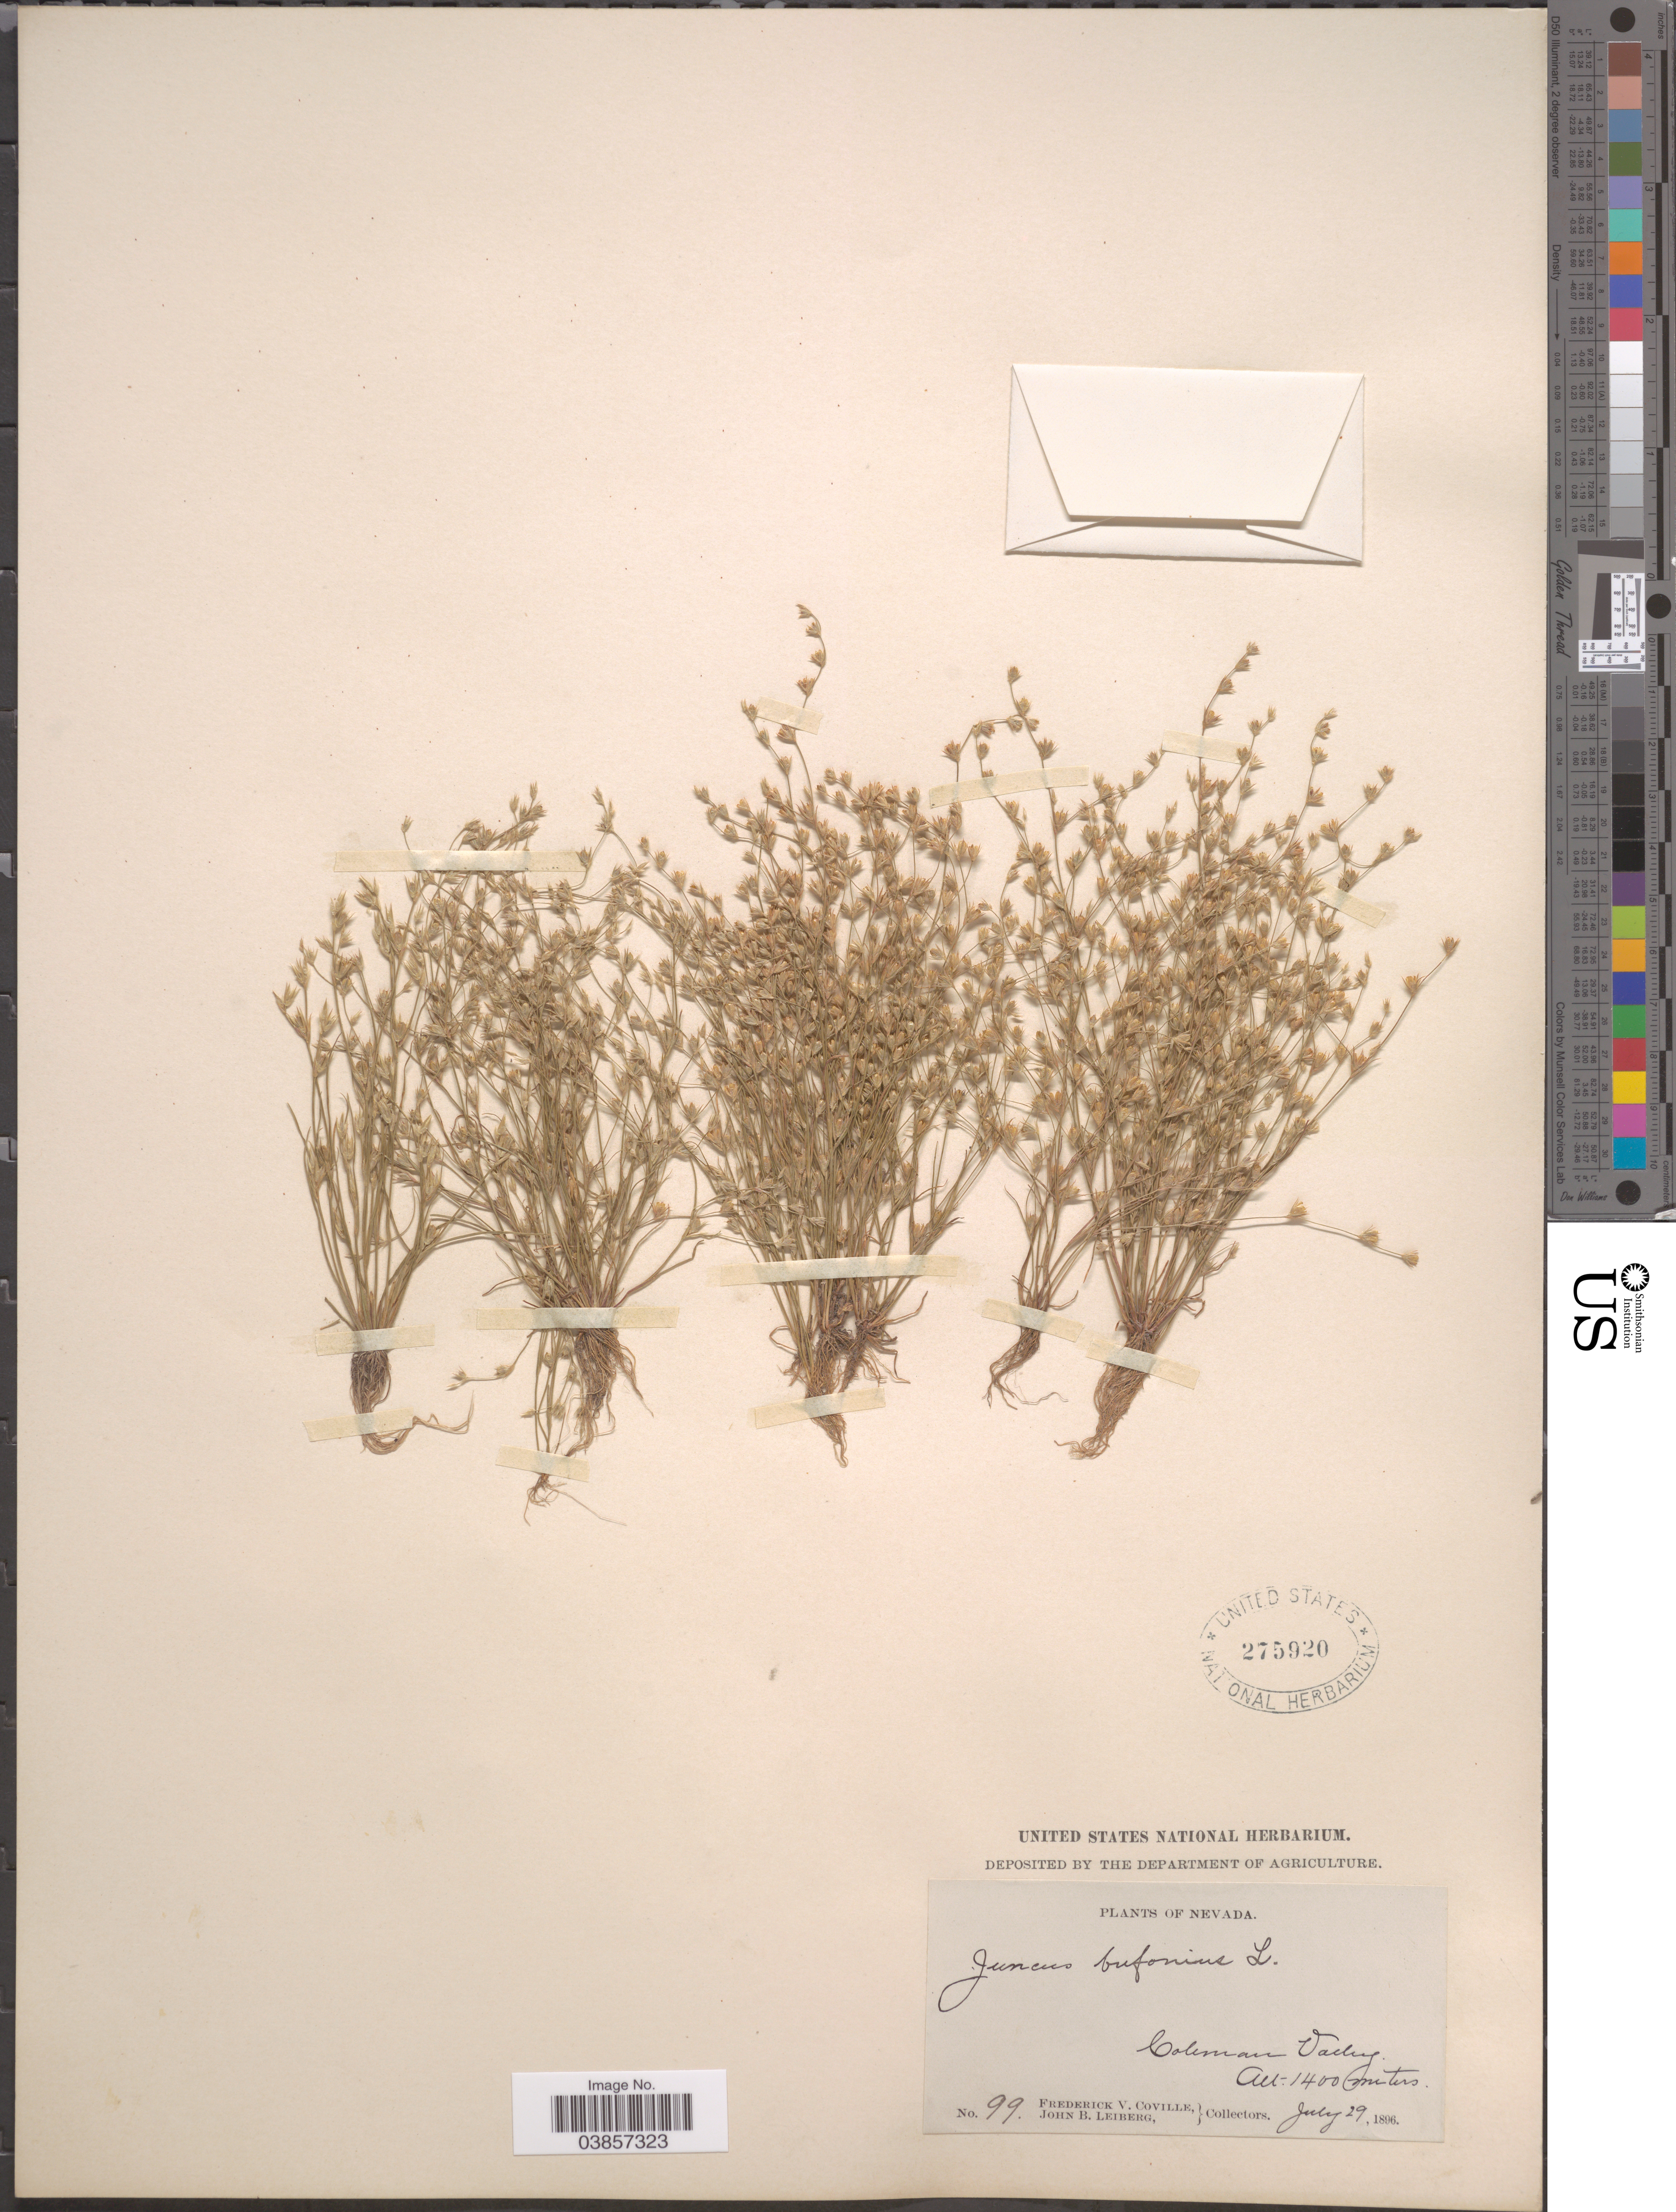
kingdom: Plantae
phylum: Tracheophyta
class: Liliopsida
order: Poales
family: Juncaceae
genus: Juncus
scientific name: Juncus sphaerocarpus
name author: Nees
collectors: F. V. Coville & J. B. Leiberg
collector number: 99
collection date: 1896-07-29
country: United States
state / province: Nevada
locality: Coleman Valley.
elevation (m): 1400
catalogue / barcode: US 275920